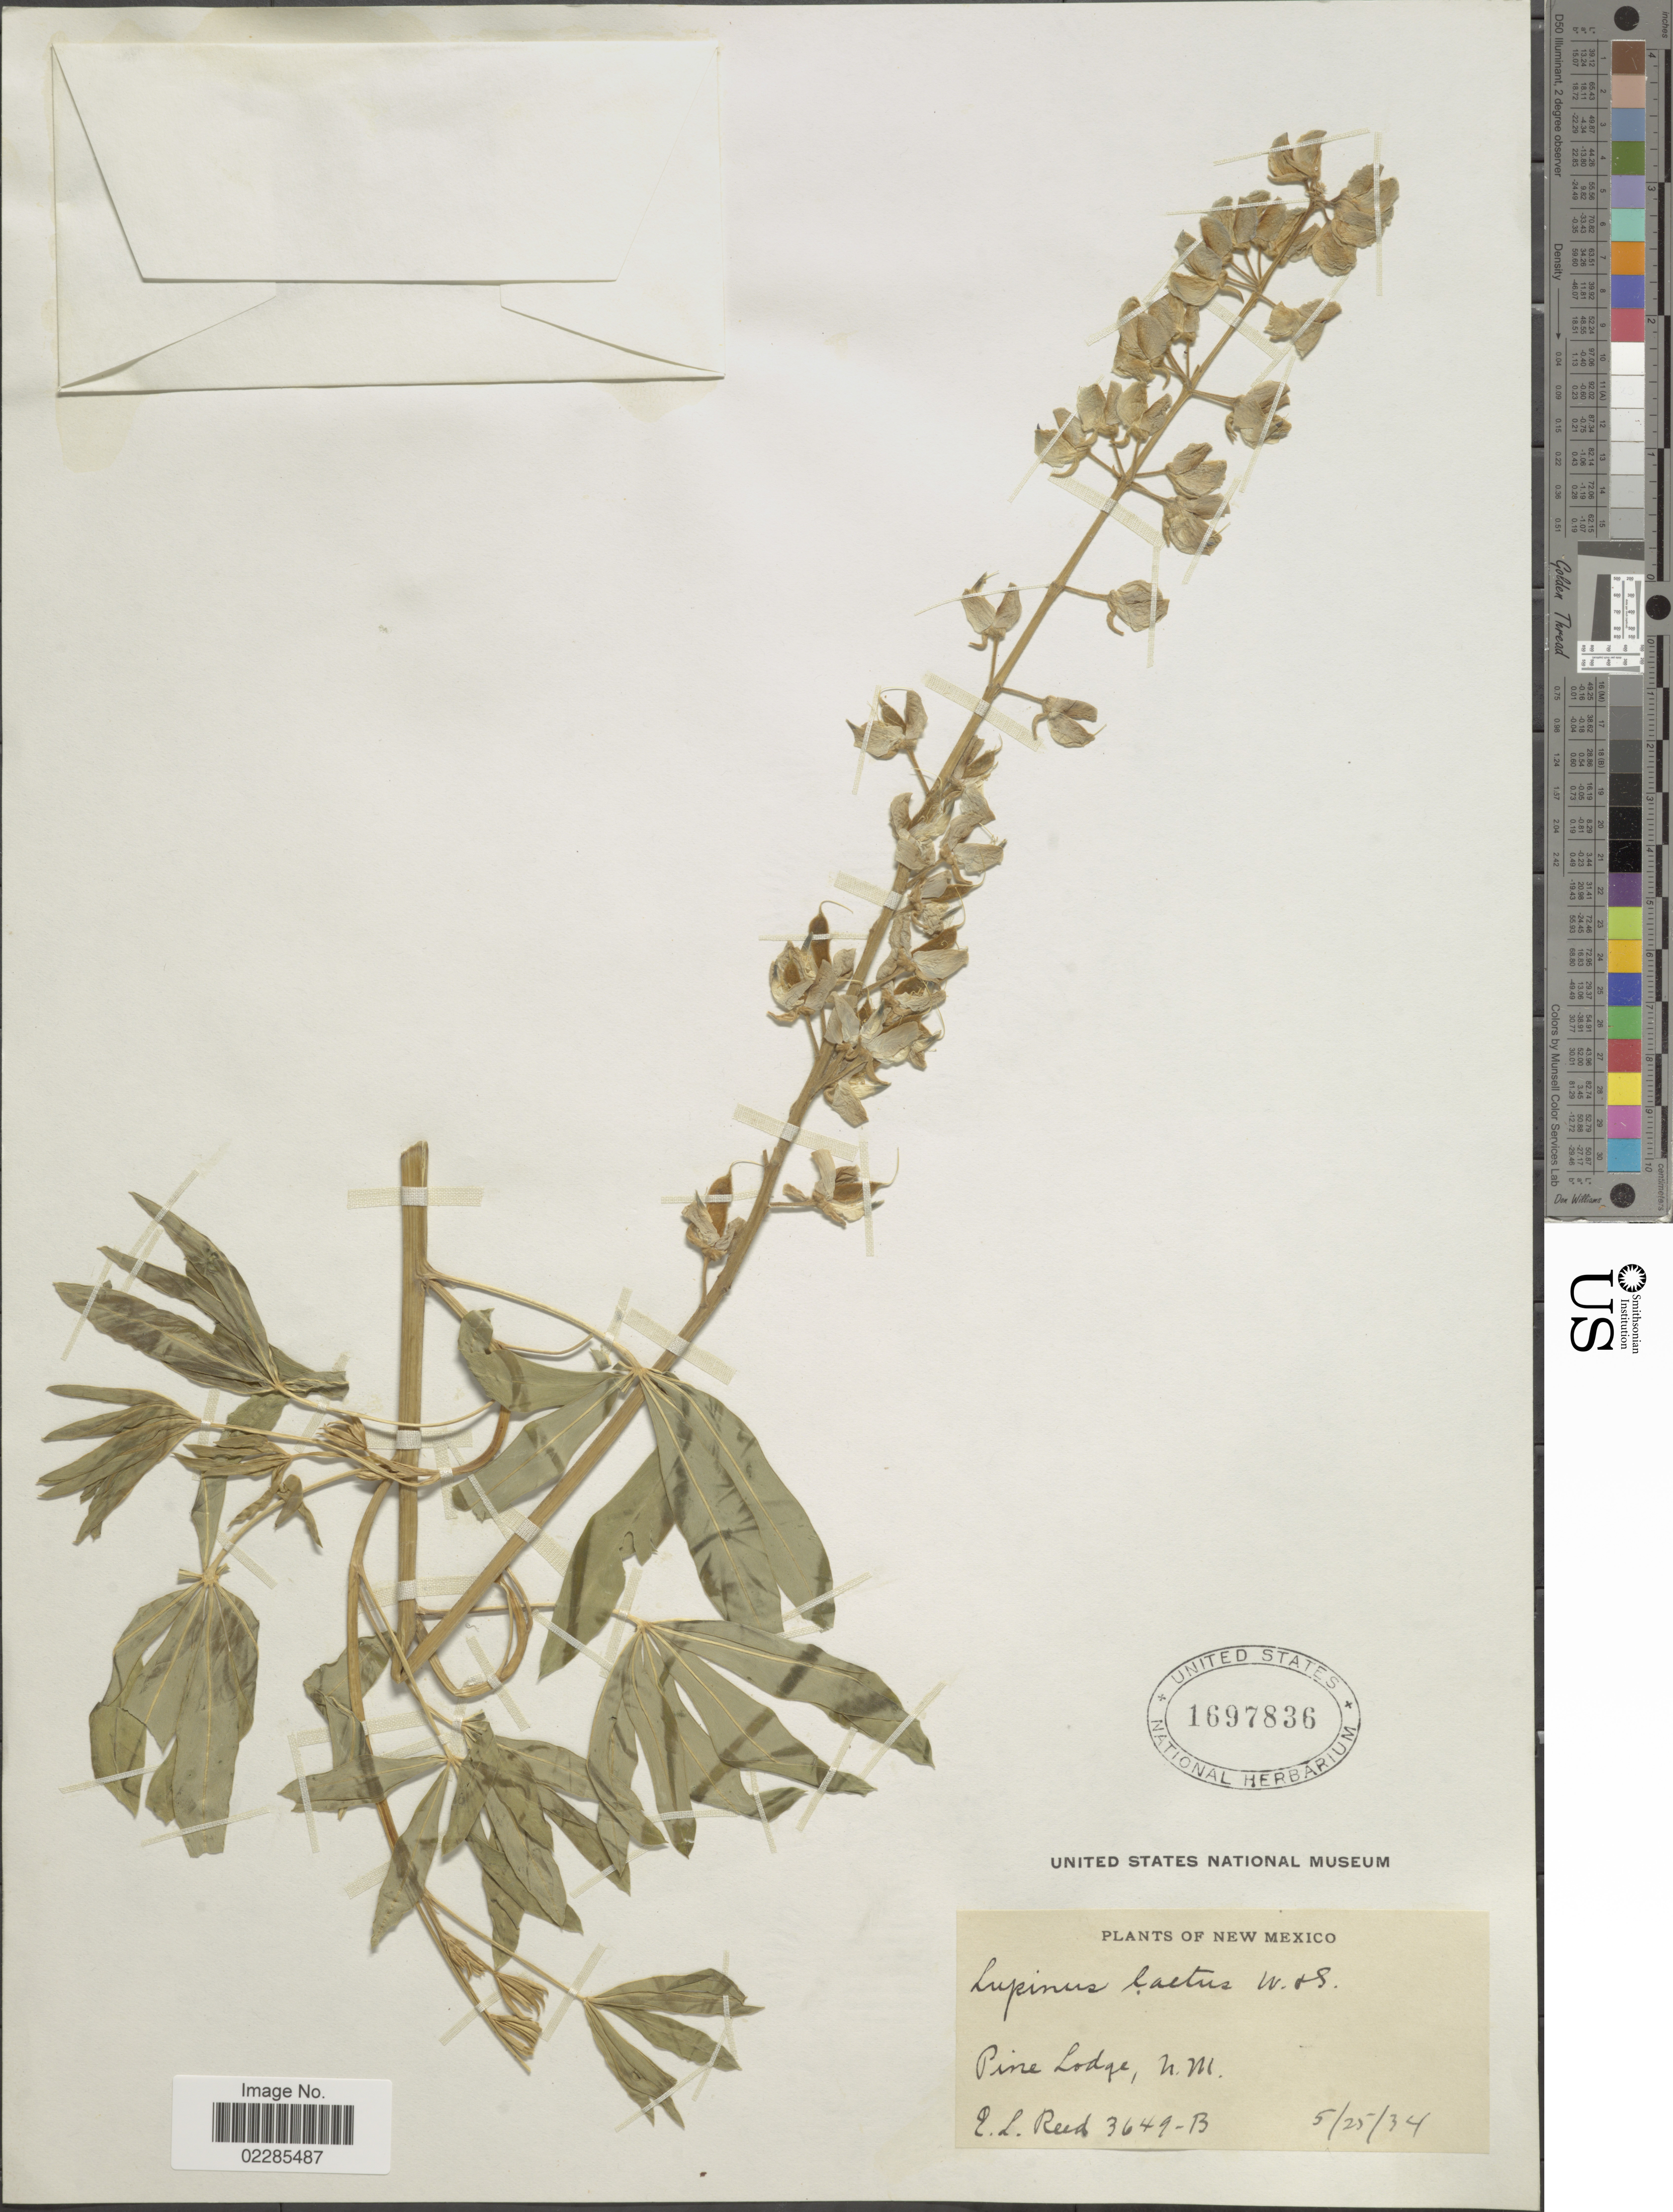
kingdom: Plantae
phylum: Tracheophyta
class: Magnoliopsida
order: Fabales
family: Fabaceae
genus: Lupinus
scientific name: Lupinus laetus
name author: Wooton & Standl.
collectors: E. Reed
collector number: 3649-B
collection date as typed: Transcribed d/m/y: 25/5/34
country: United States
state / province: New Mexico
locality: Pine Lodge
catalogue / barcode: US 1697836